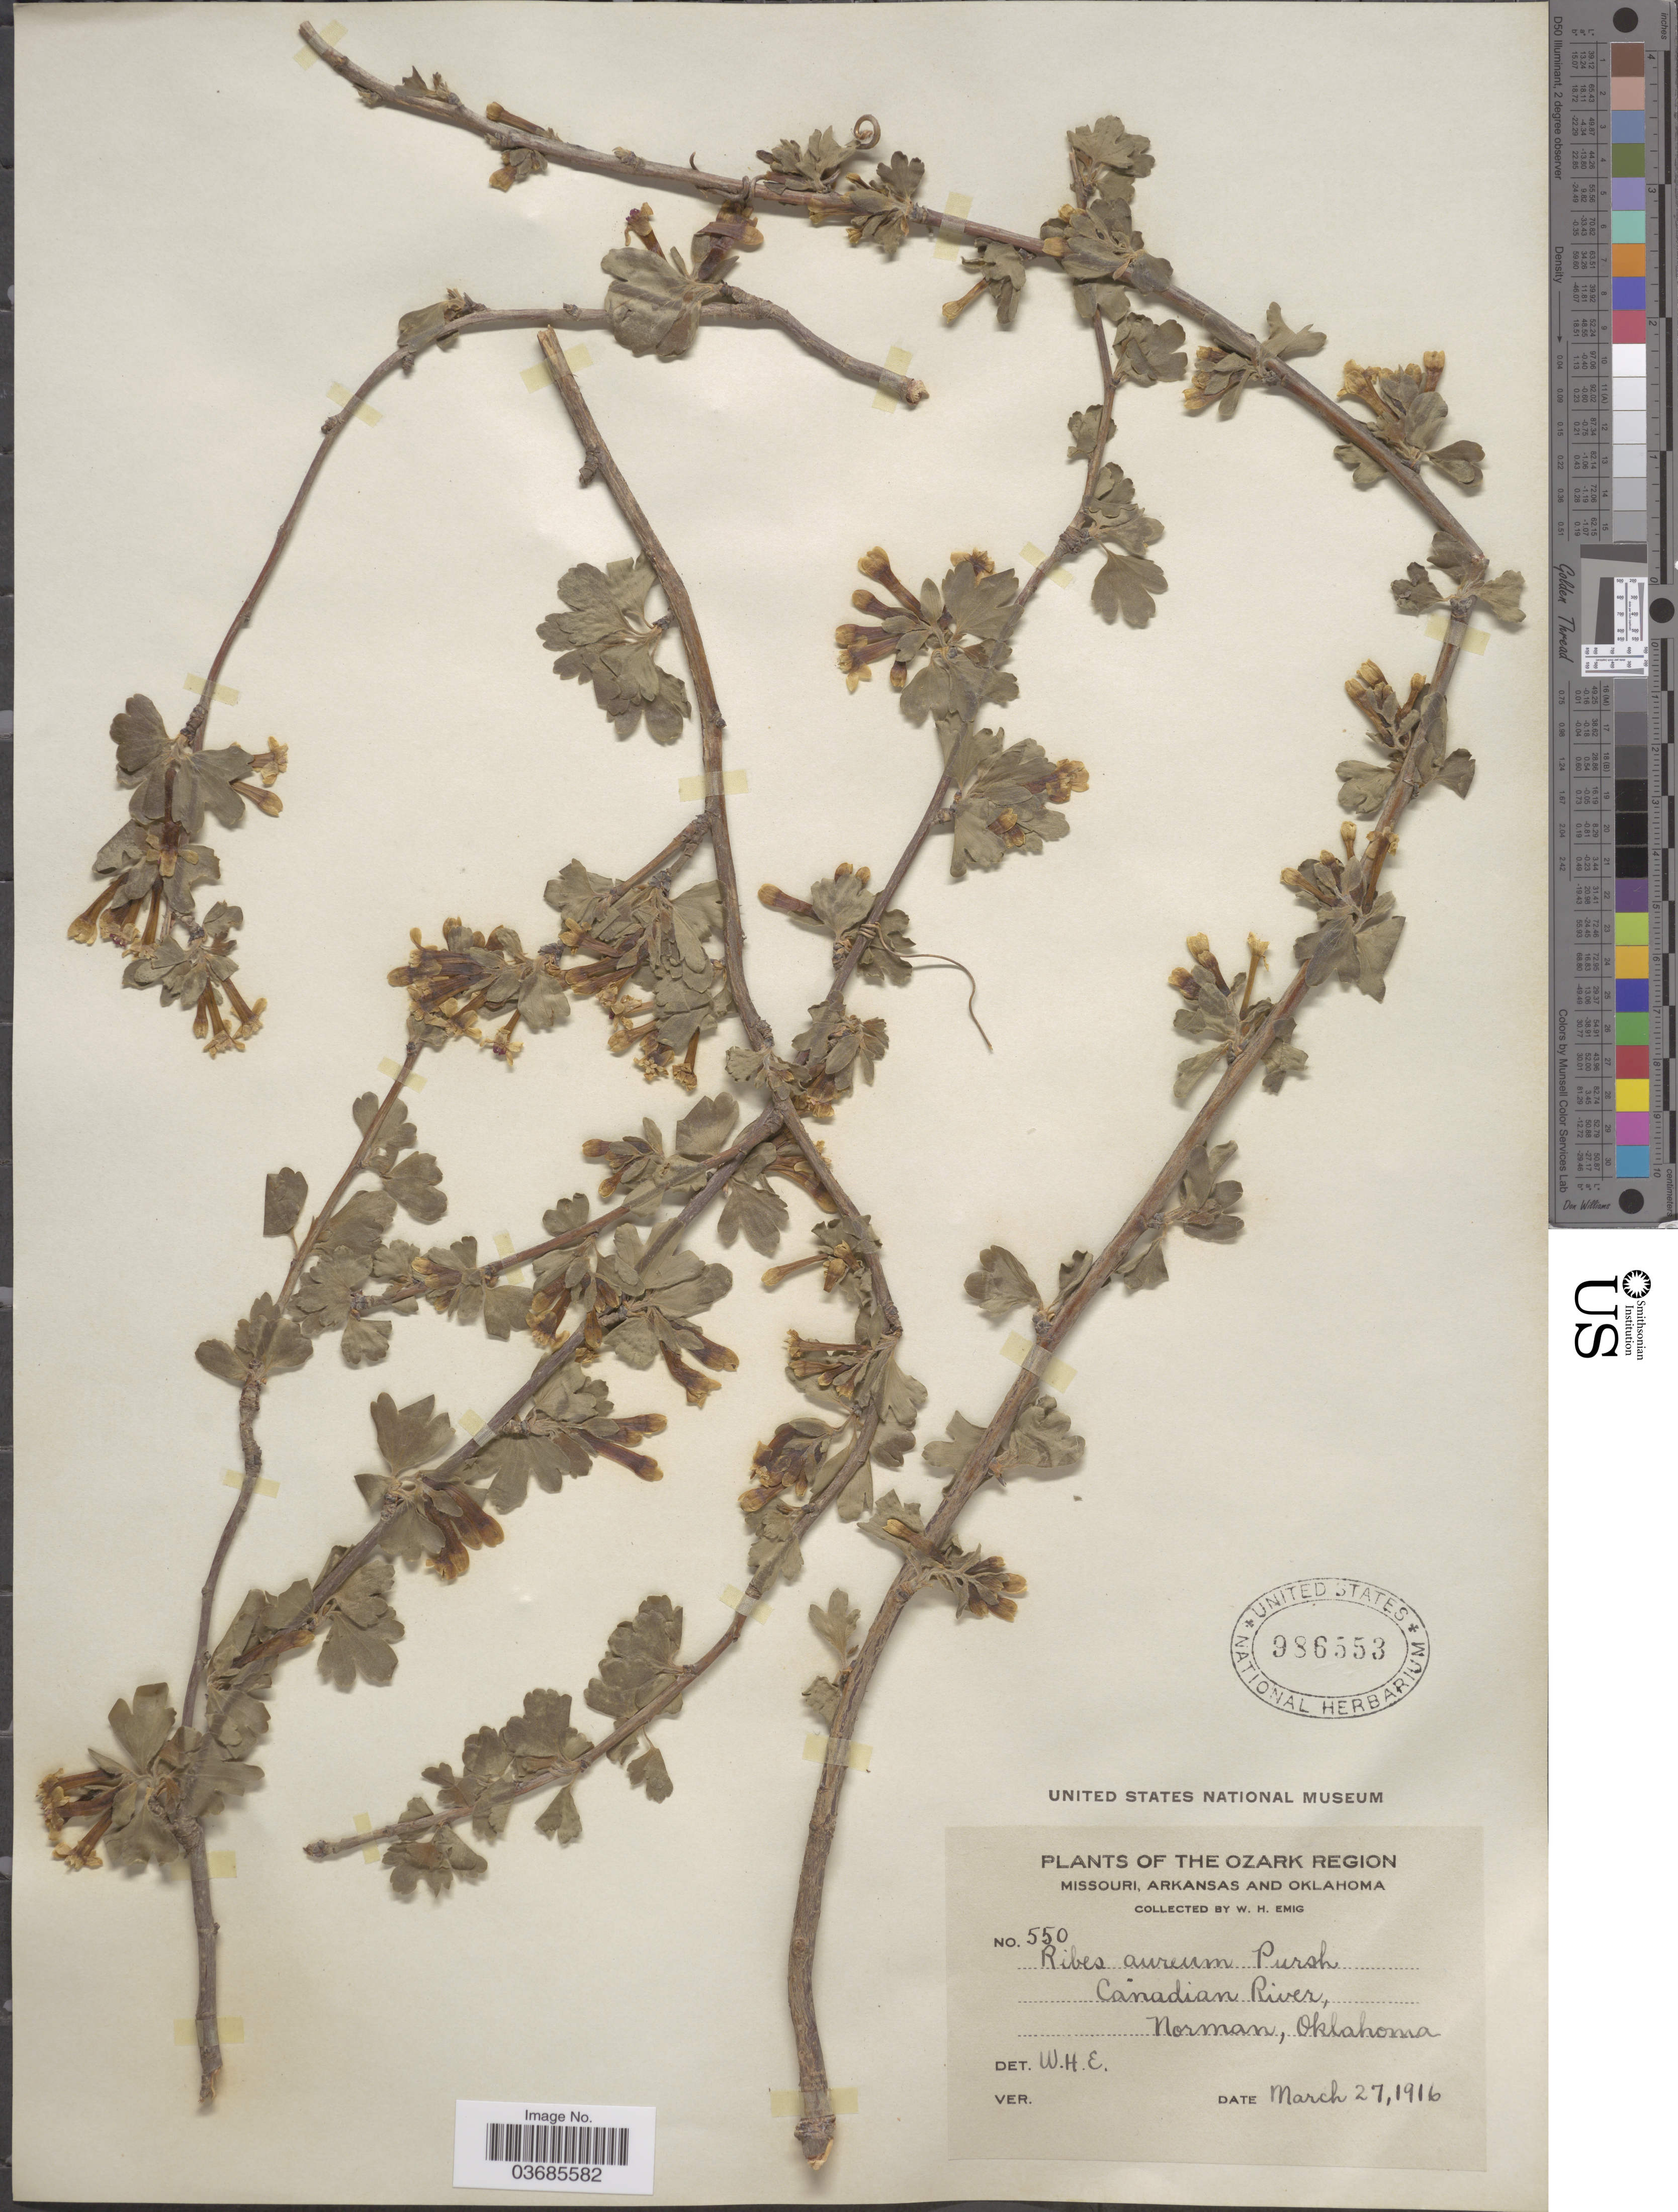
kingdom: Plantae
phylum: Tracheophyta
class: Magnoliopsida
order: Saxifragales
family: Grossulariaceae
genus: Ribes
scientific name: Ribes aureum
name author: Pursh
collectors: W. H. Emig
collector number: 550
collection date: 1916-03-27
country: United States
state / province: Oklahoma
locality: The Ozark Region. Canadian River, Norman.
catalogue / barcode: US 986553